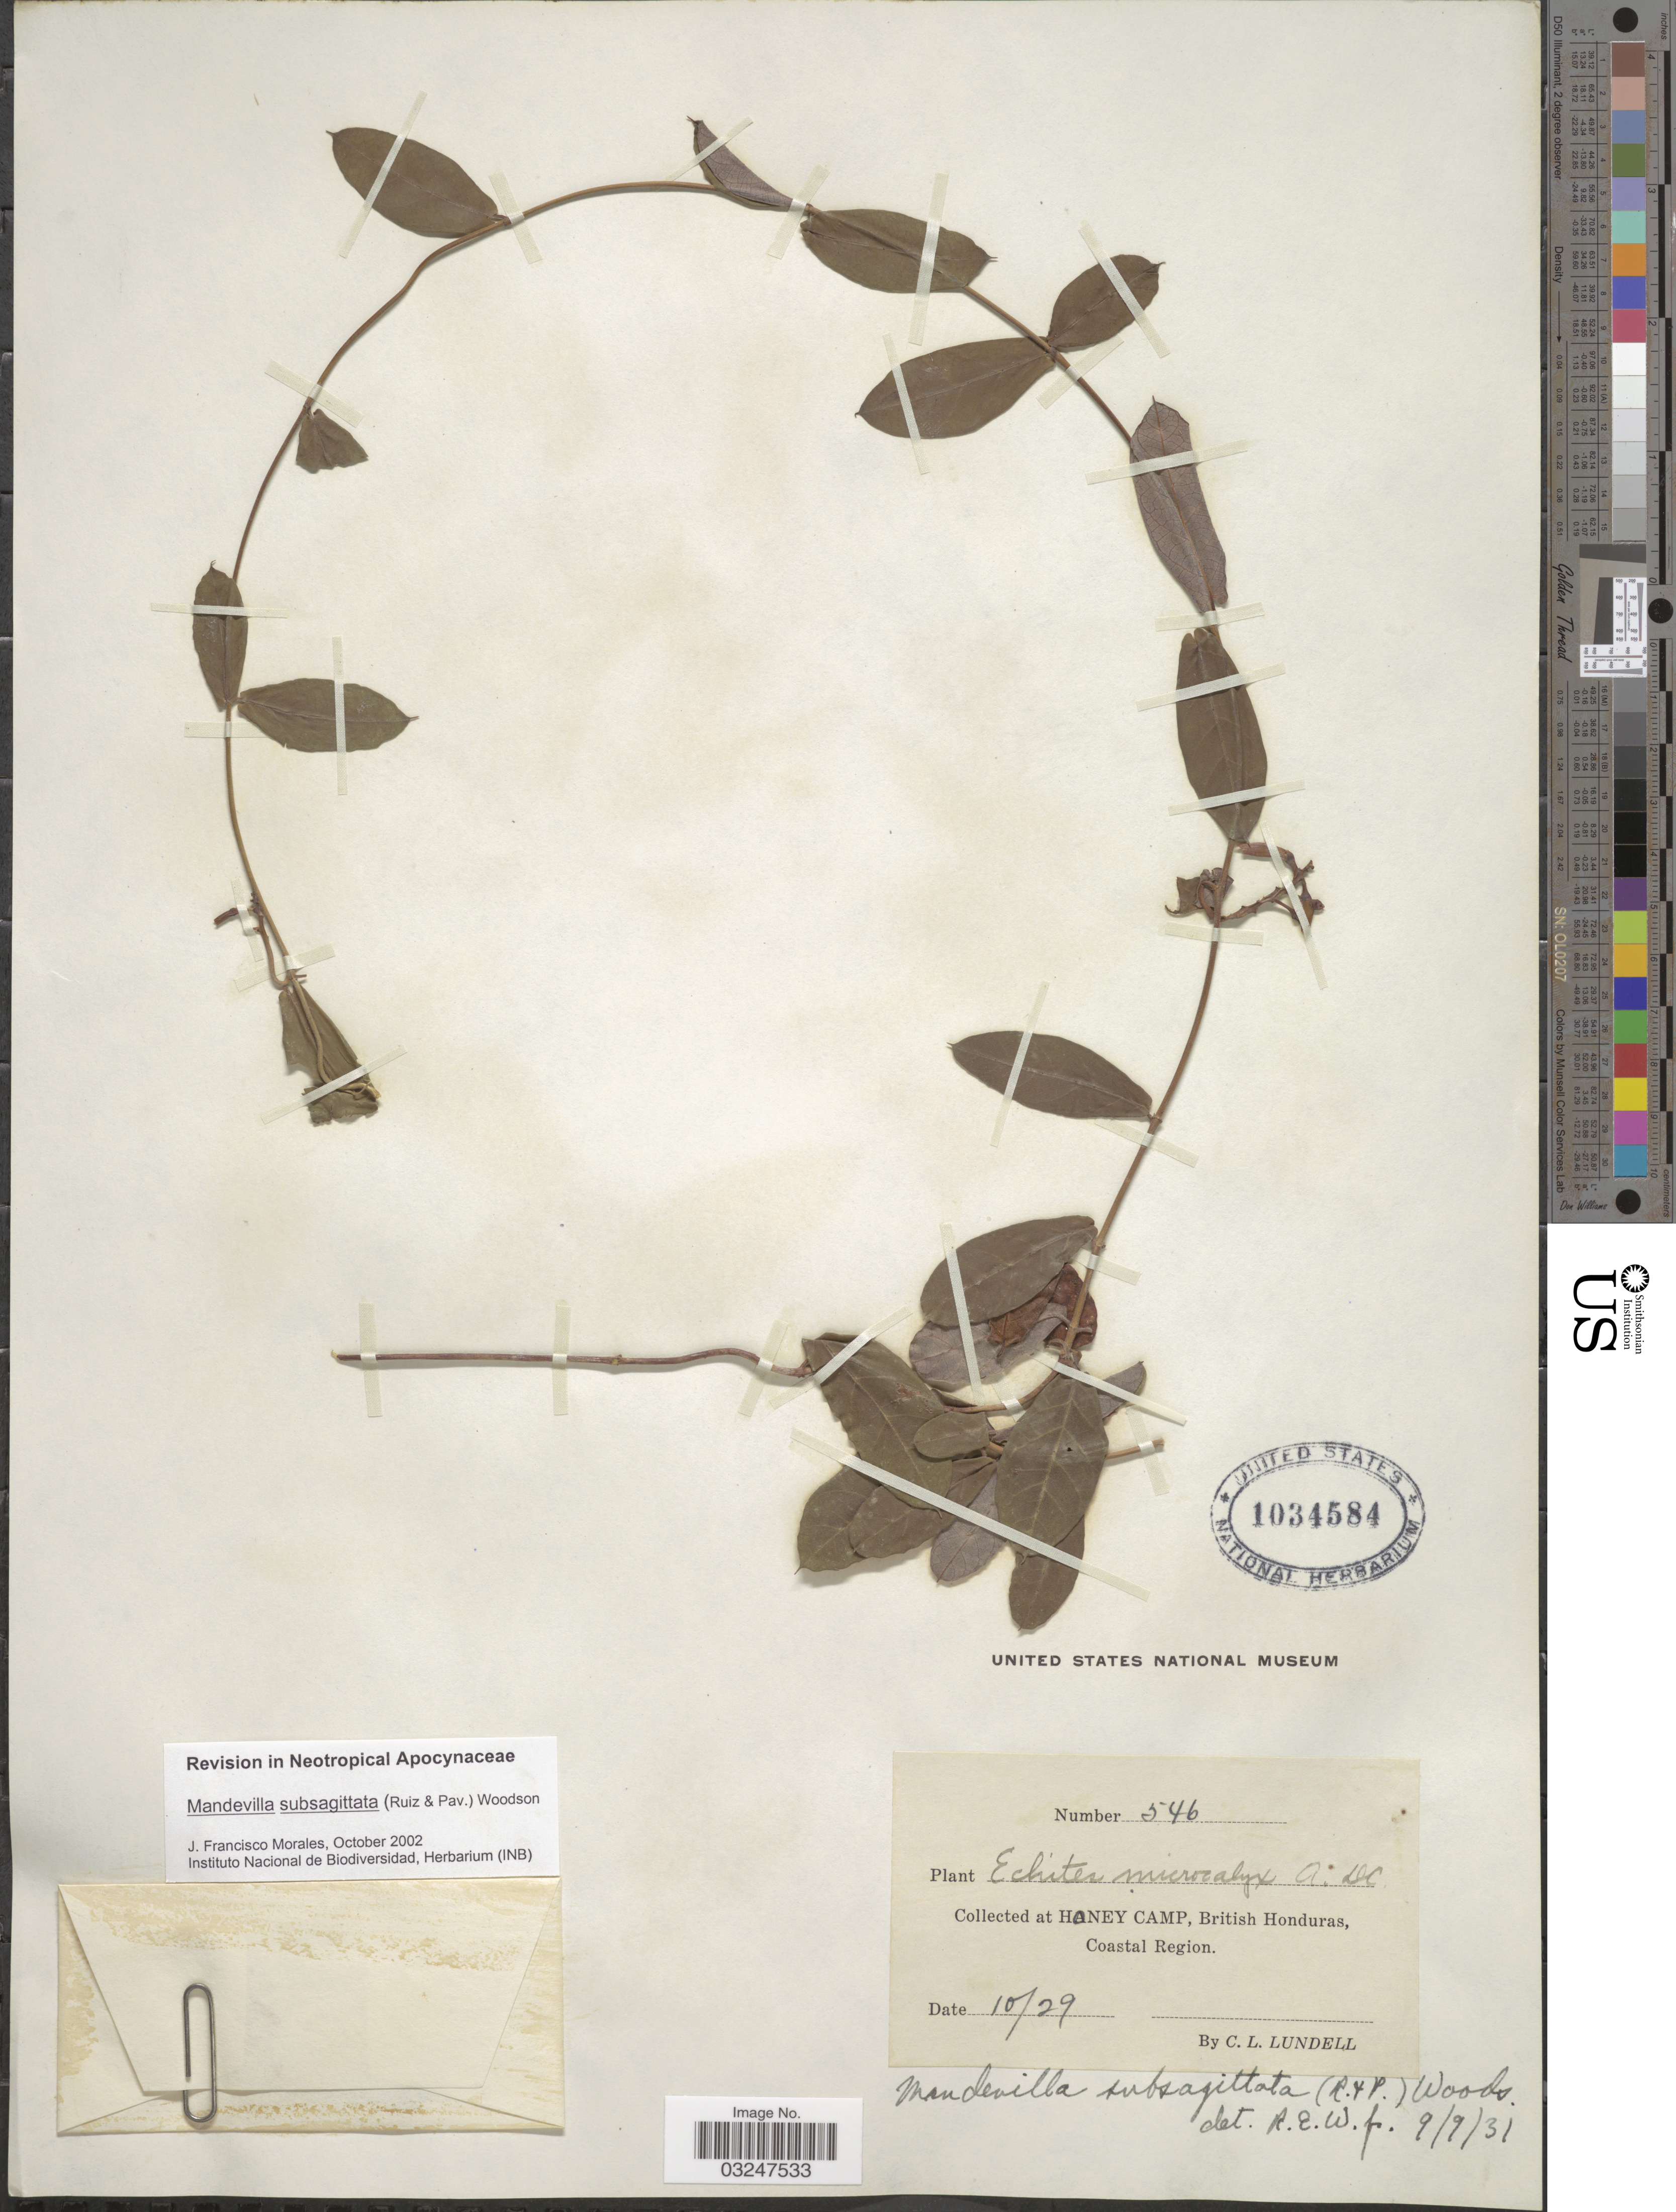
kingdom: Plantae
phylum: Tracheophyta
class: Magnoliopsida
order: Gentianales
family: Apocynaceae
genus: Mandevilla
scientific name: Mandevilla subsagittata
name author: (Ruiz & Pav.) Woodson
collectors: C. L. Lundell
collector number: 546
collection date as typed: Transcribed d/m/y: /10/29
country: Belize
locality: Honey Camp, British Honduras, Coastal Region.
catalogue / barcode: US 1034584